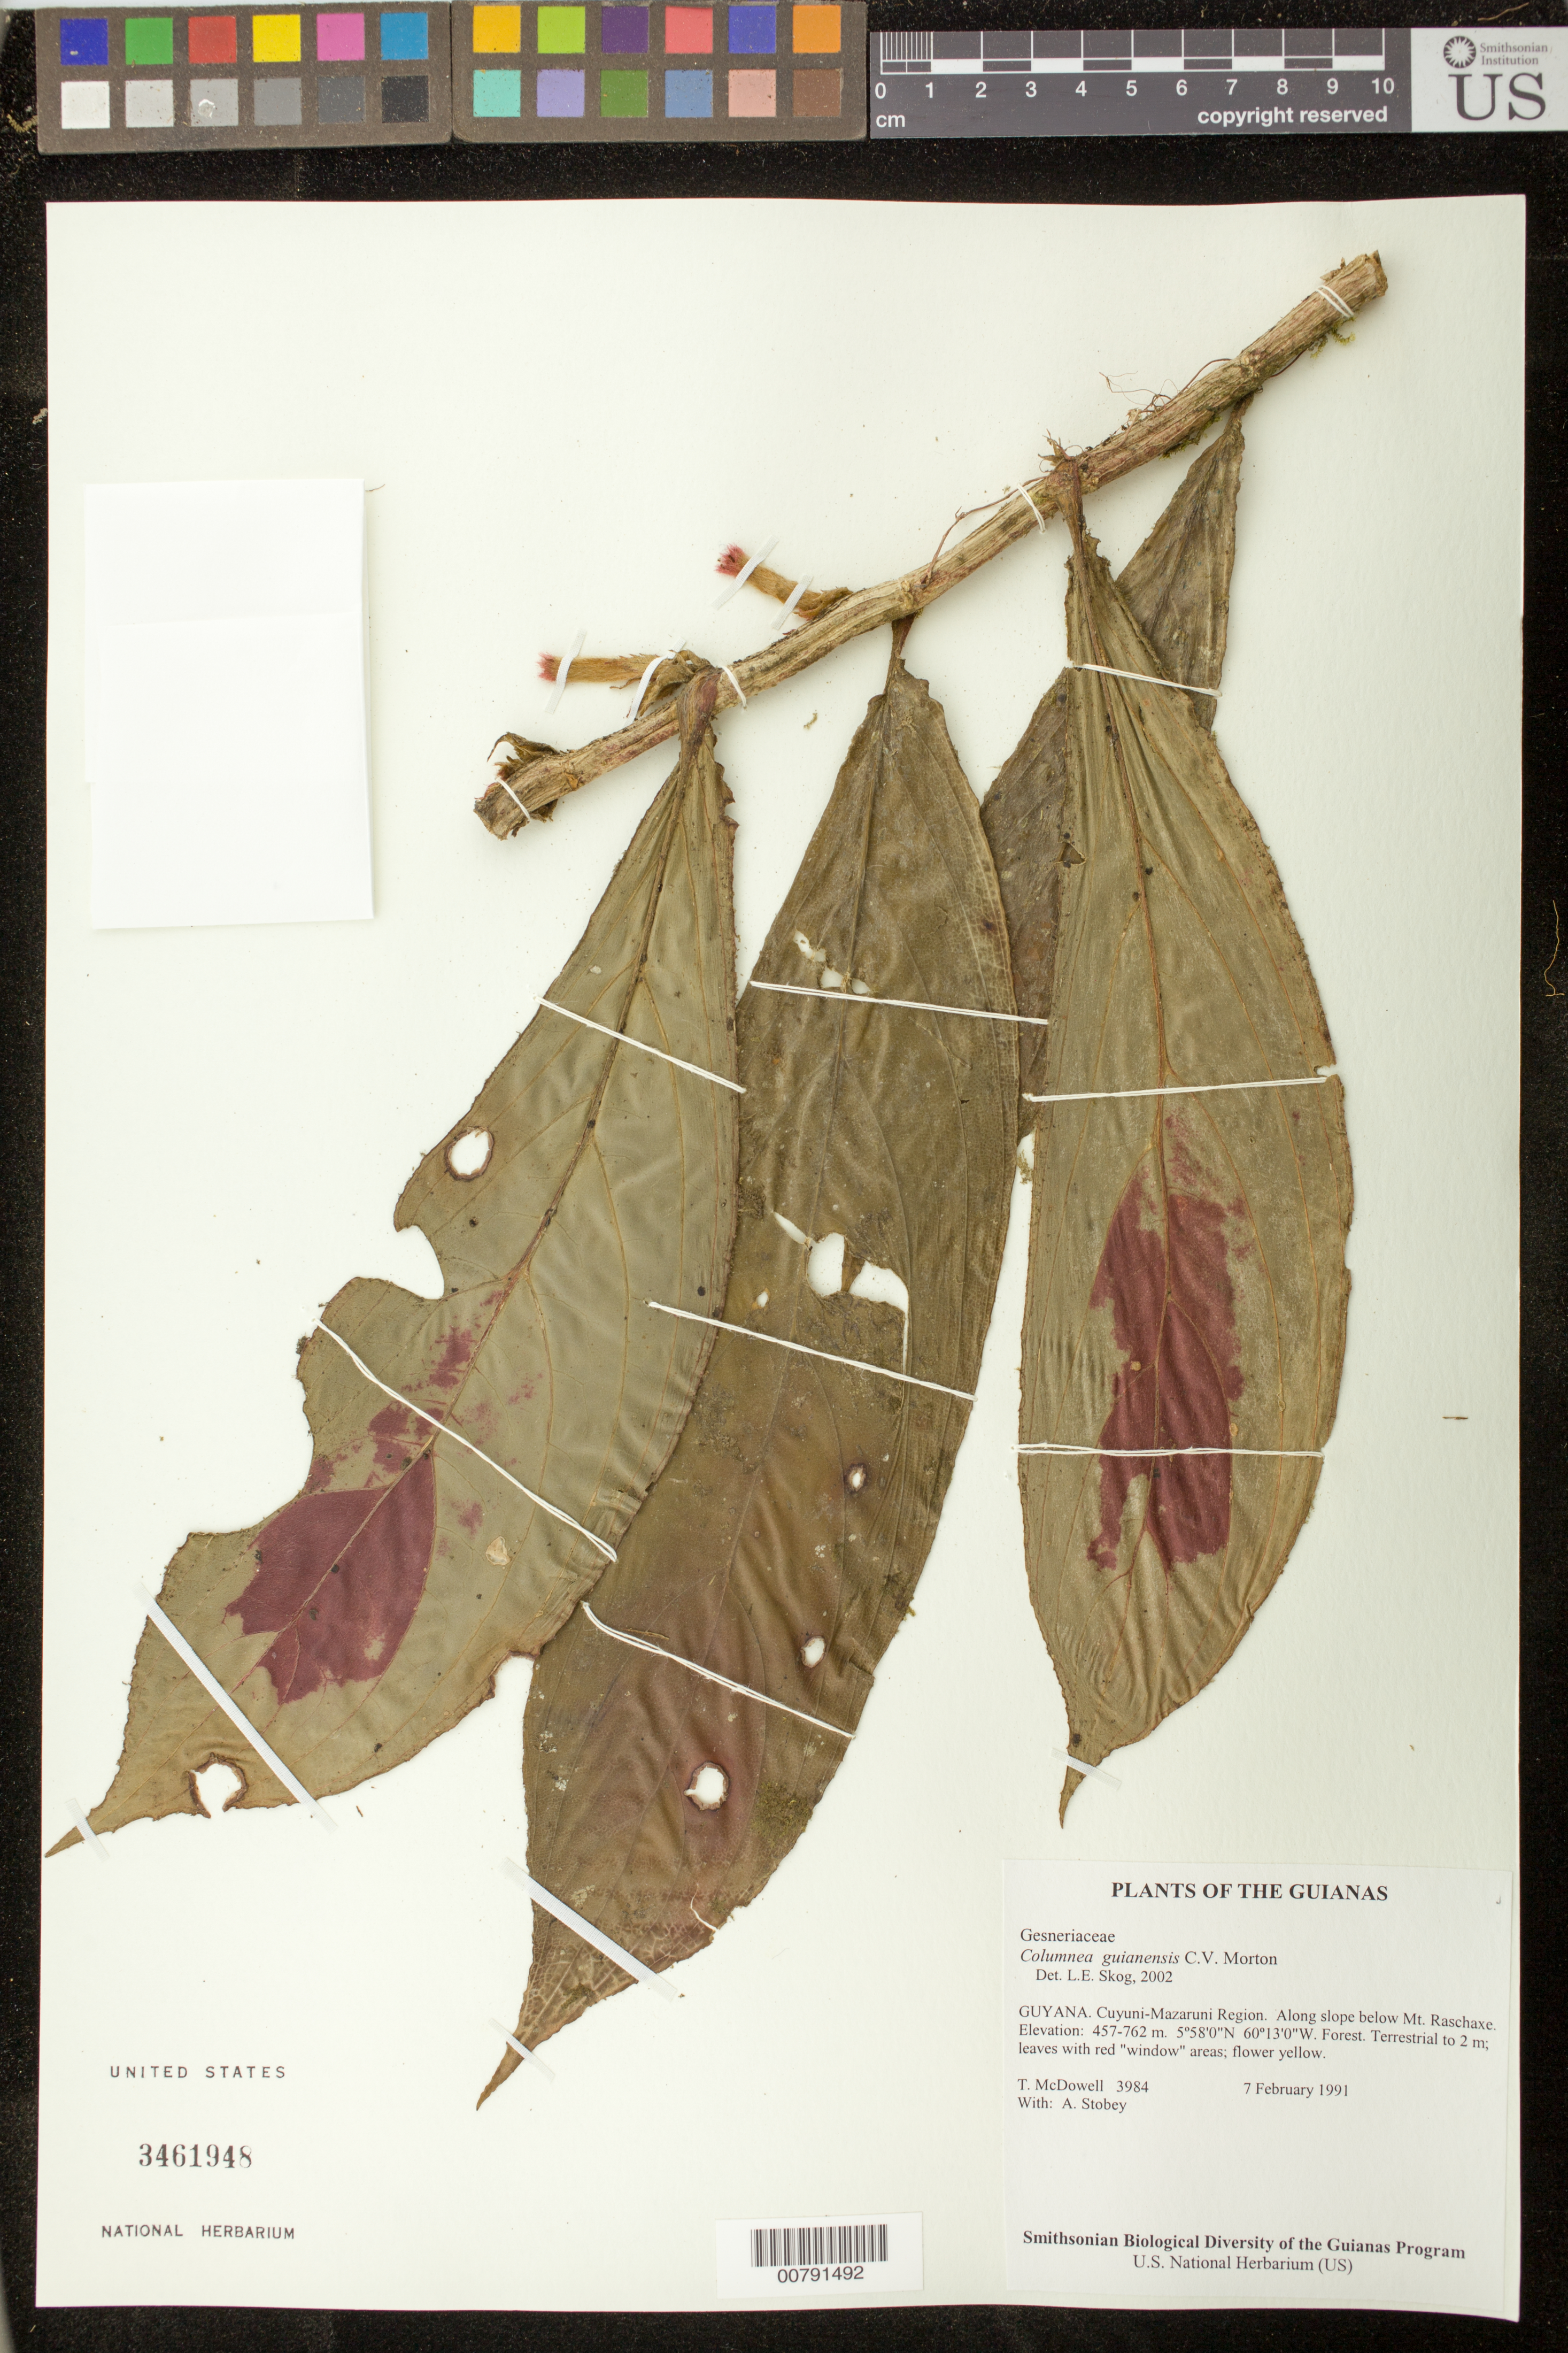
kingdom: Plantae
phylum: Tracheophyta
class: Magnoliopsida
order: Lamiales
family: Gesneriaceae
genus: Columnea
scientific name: Columnea guianensis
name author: C.V. Morton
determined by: Skog, Laurence E.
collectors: T. McDowell & A. Stobey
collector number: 3984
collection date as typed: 07 Feb 1991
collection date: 1991-02-07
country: Guyana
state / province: Cuyuni-Mazaruni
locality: In forest along slope below "Mt. Raschaxe"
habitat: Forest along slope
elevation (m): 457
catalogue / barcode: US 3461948